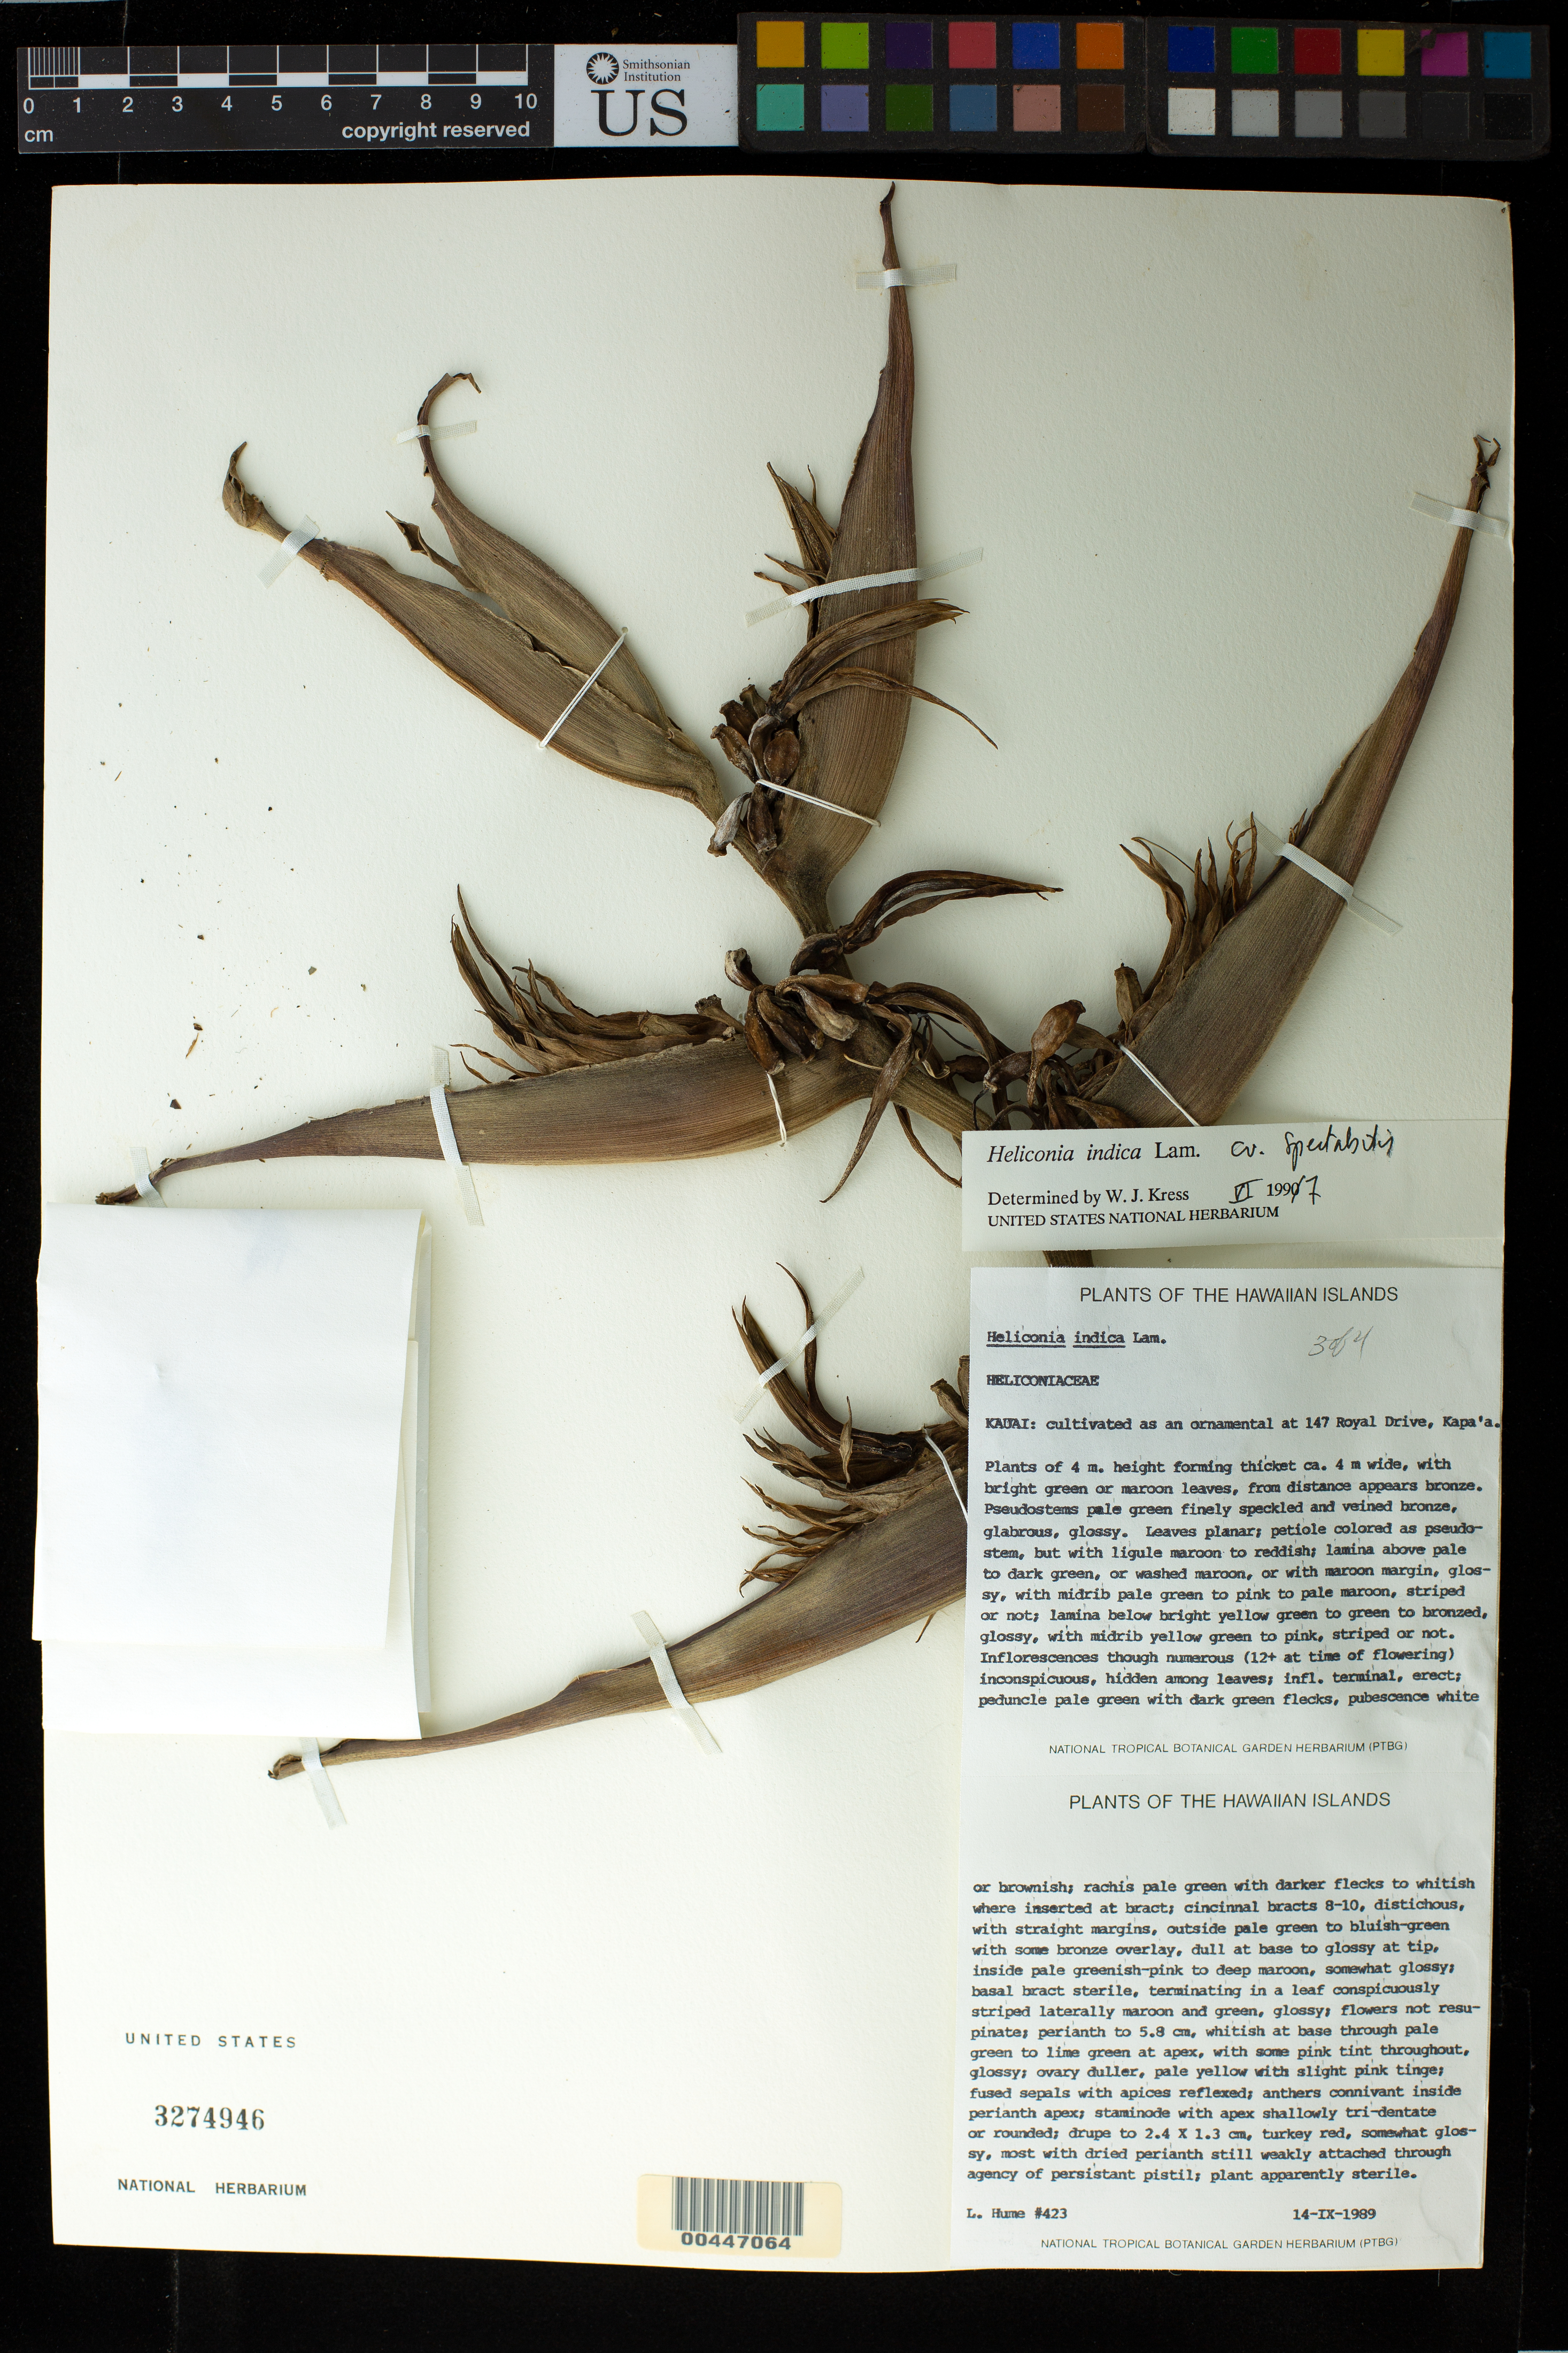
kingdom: Plantae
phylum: Tracheophyta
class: Liliopsida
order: Zingiberales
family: Heliconiaceae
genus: Heliconia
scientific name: Heliconia spectabilis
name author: Rodigas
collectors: L. Hume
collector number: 423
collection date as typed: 14 Sep 1989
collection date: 1989-09-14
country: United States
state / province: Hawaii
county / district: Kauai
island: Kaua'i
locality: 147 royal drive, kapa'a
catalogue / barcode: US 3274946